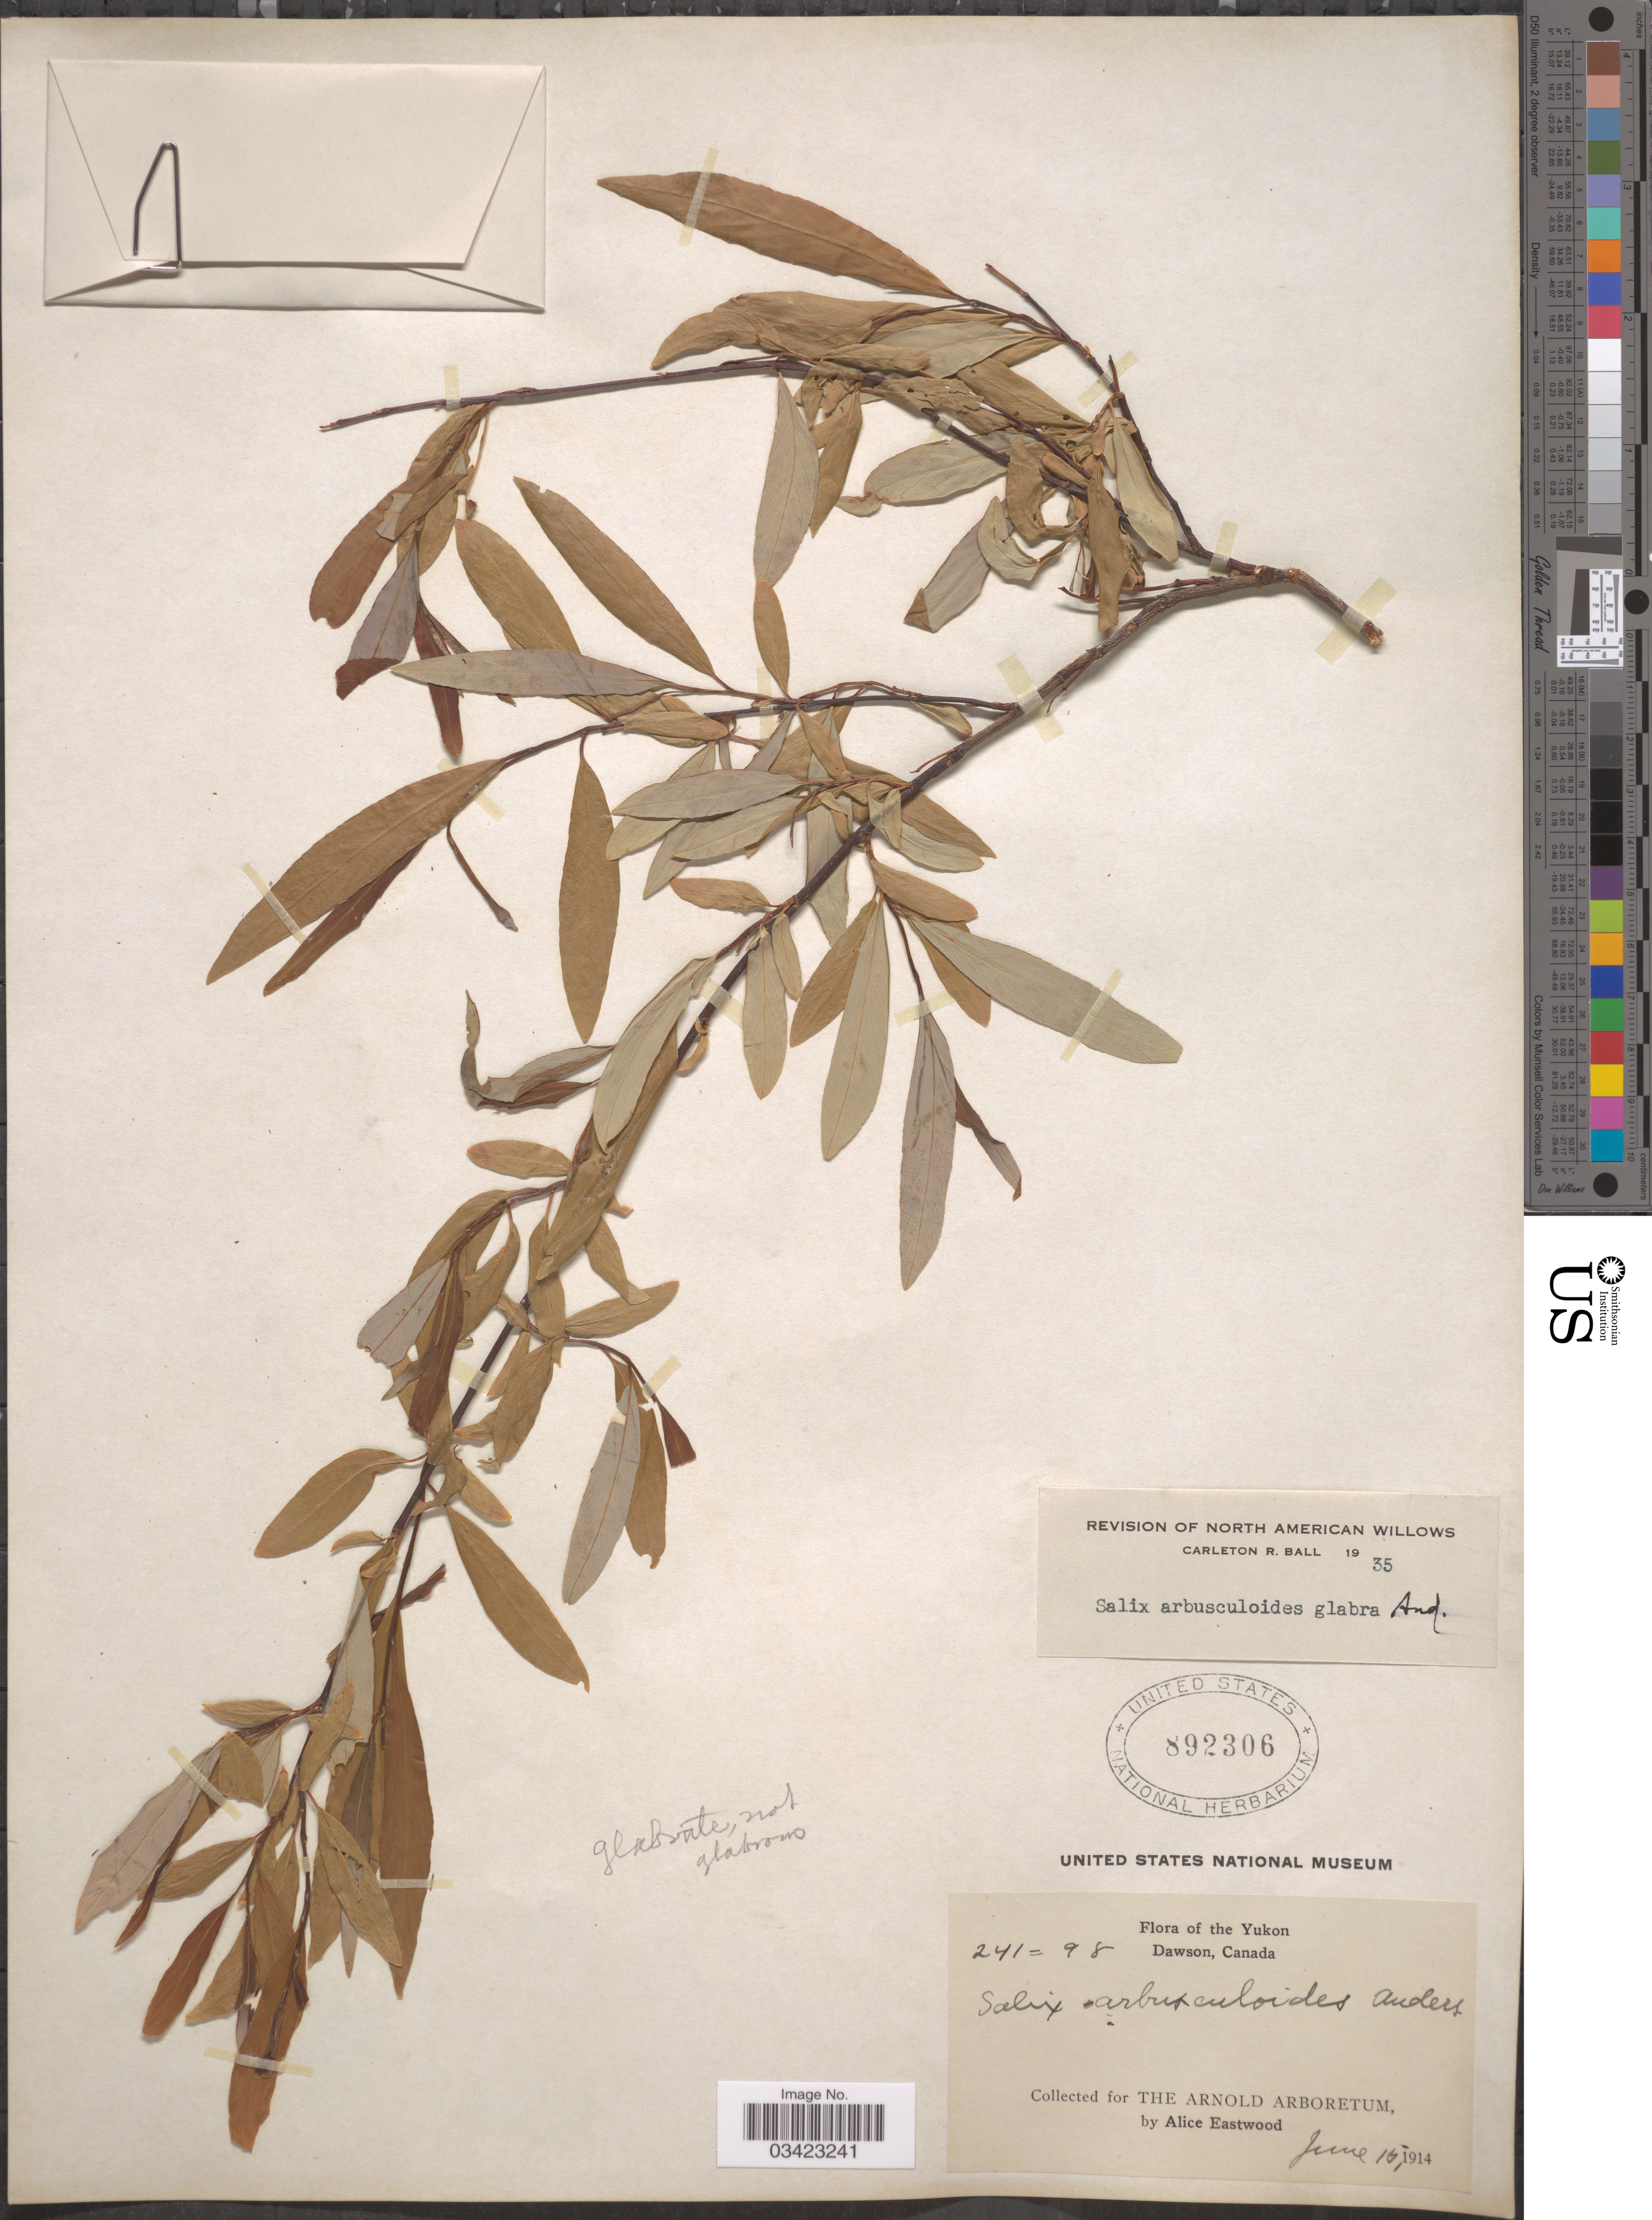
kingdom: Plantae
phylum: Tracheophyta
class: Magnoliopsida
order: Malpighiales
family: Salicaceae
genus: Salix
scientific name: Salix arbusculoides var. glabra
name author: Andersson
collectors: A. Eastwood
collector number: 241=98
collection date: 1914-06-15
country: Canada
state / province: Yukon Territory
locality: Yukon, Dawson.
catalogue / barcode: US 892306